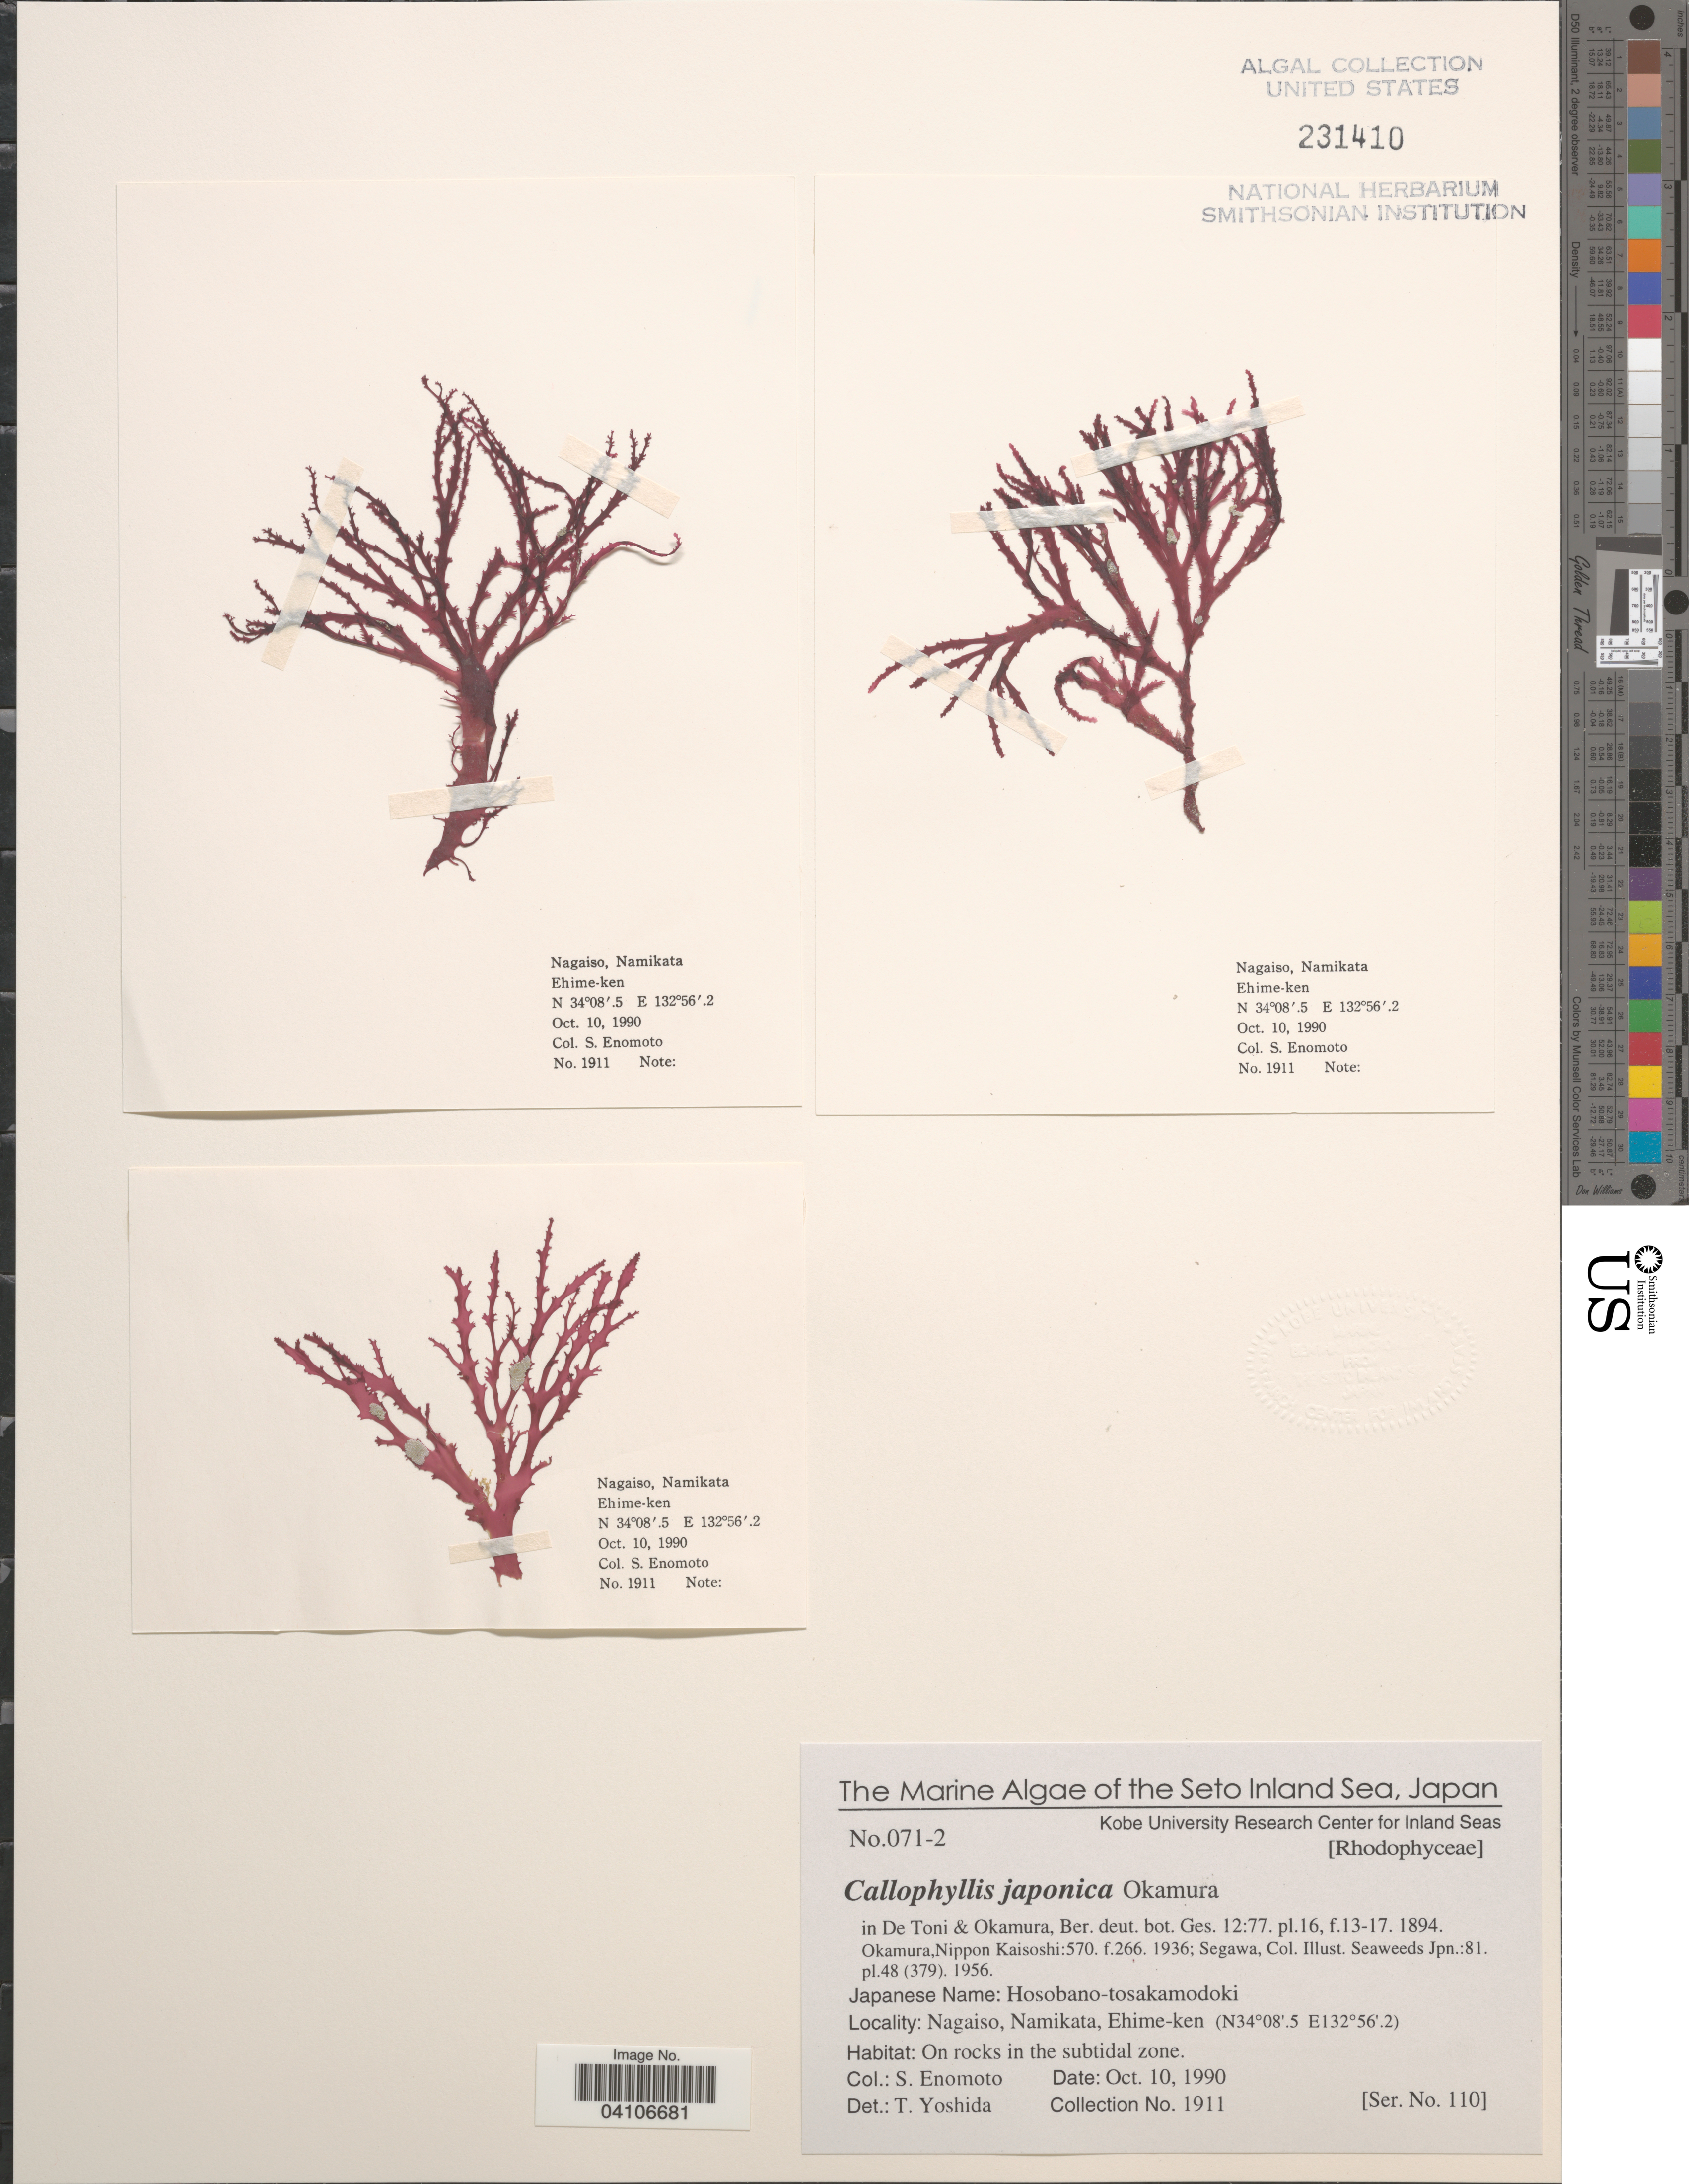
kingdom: Plantae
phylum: Rhodophyta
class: Florideophyceae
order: Gigartinales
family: Kallymeniaceae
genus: Callophyllis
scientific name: Callophyllis japonica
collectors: S. Enomoto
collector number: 1911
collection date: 1990-10-10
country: Japan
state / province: Ehime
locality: The Seto Inland Sea. Nagaiso, Namikata, Ehime-ken.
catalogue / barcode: US 231410